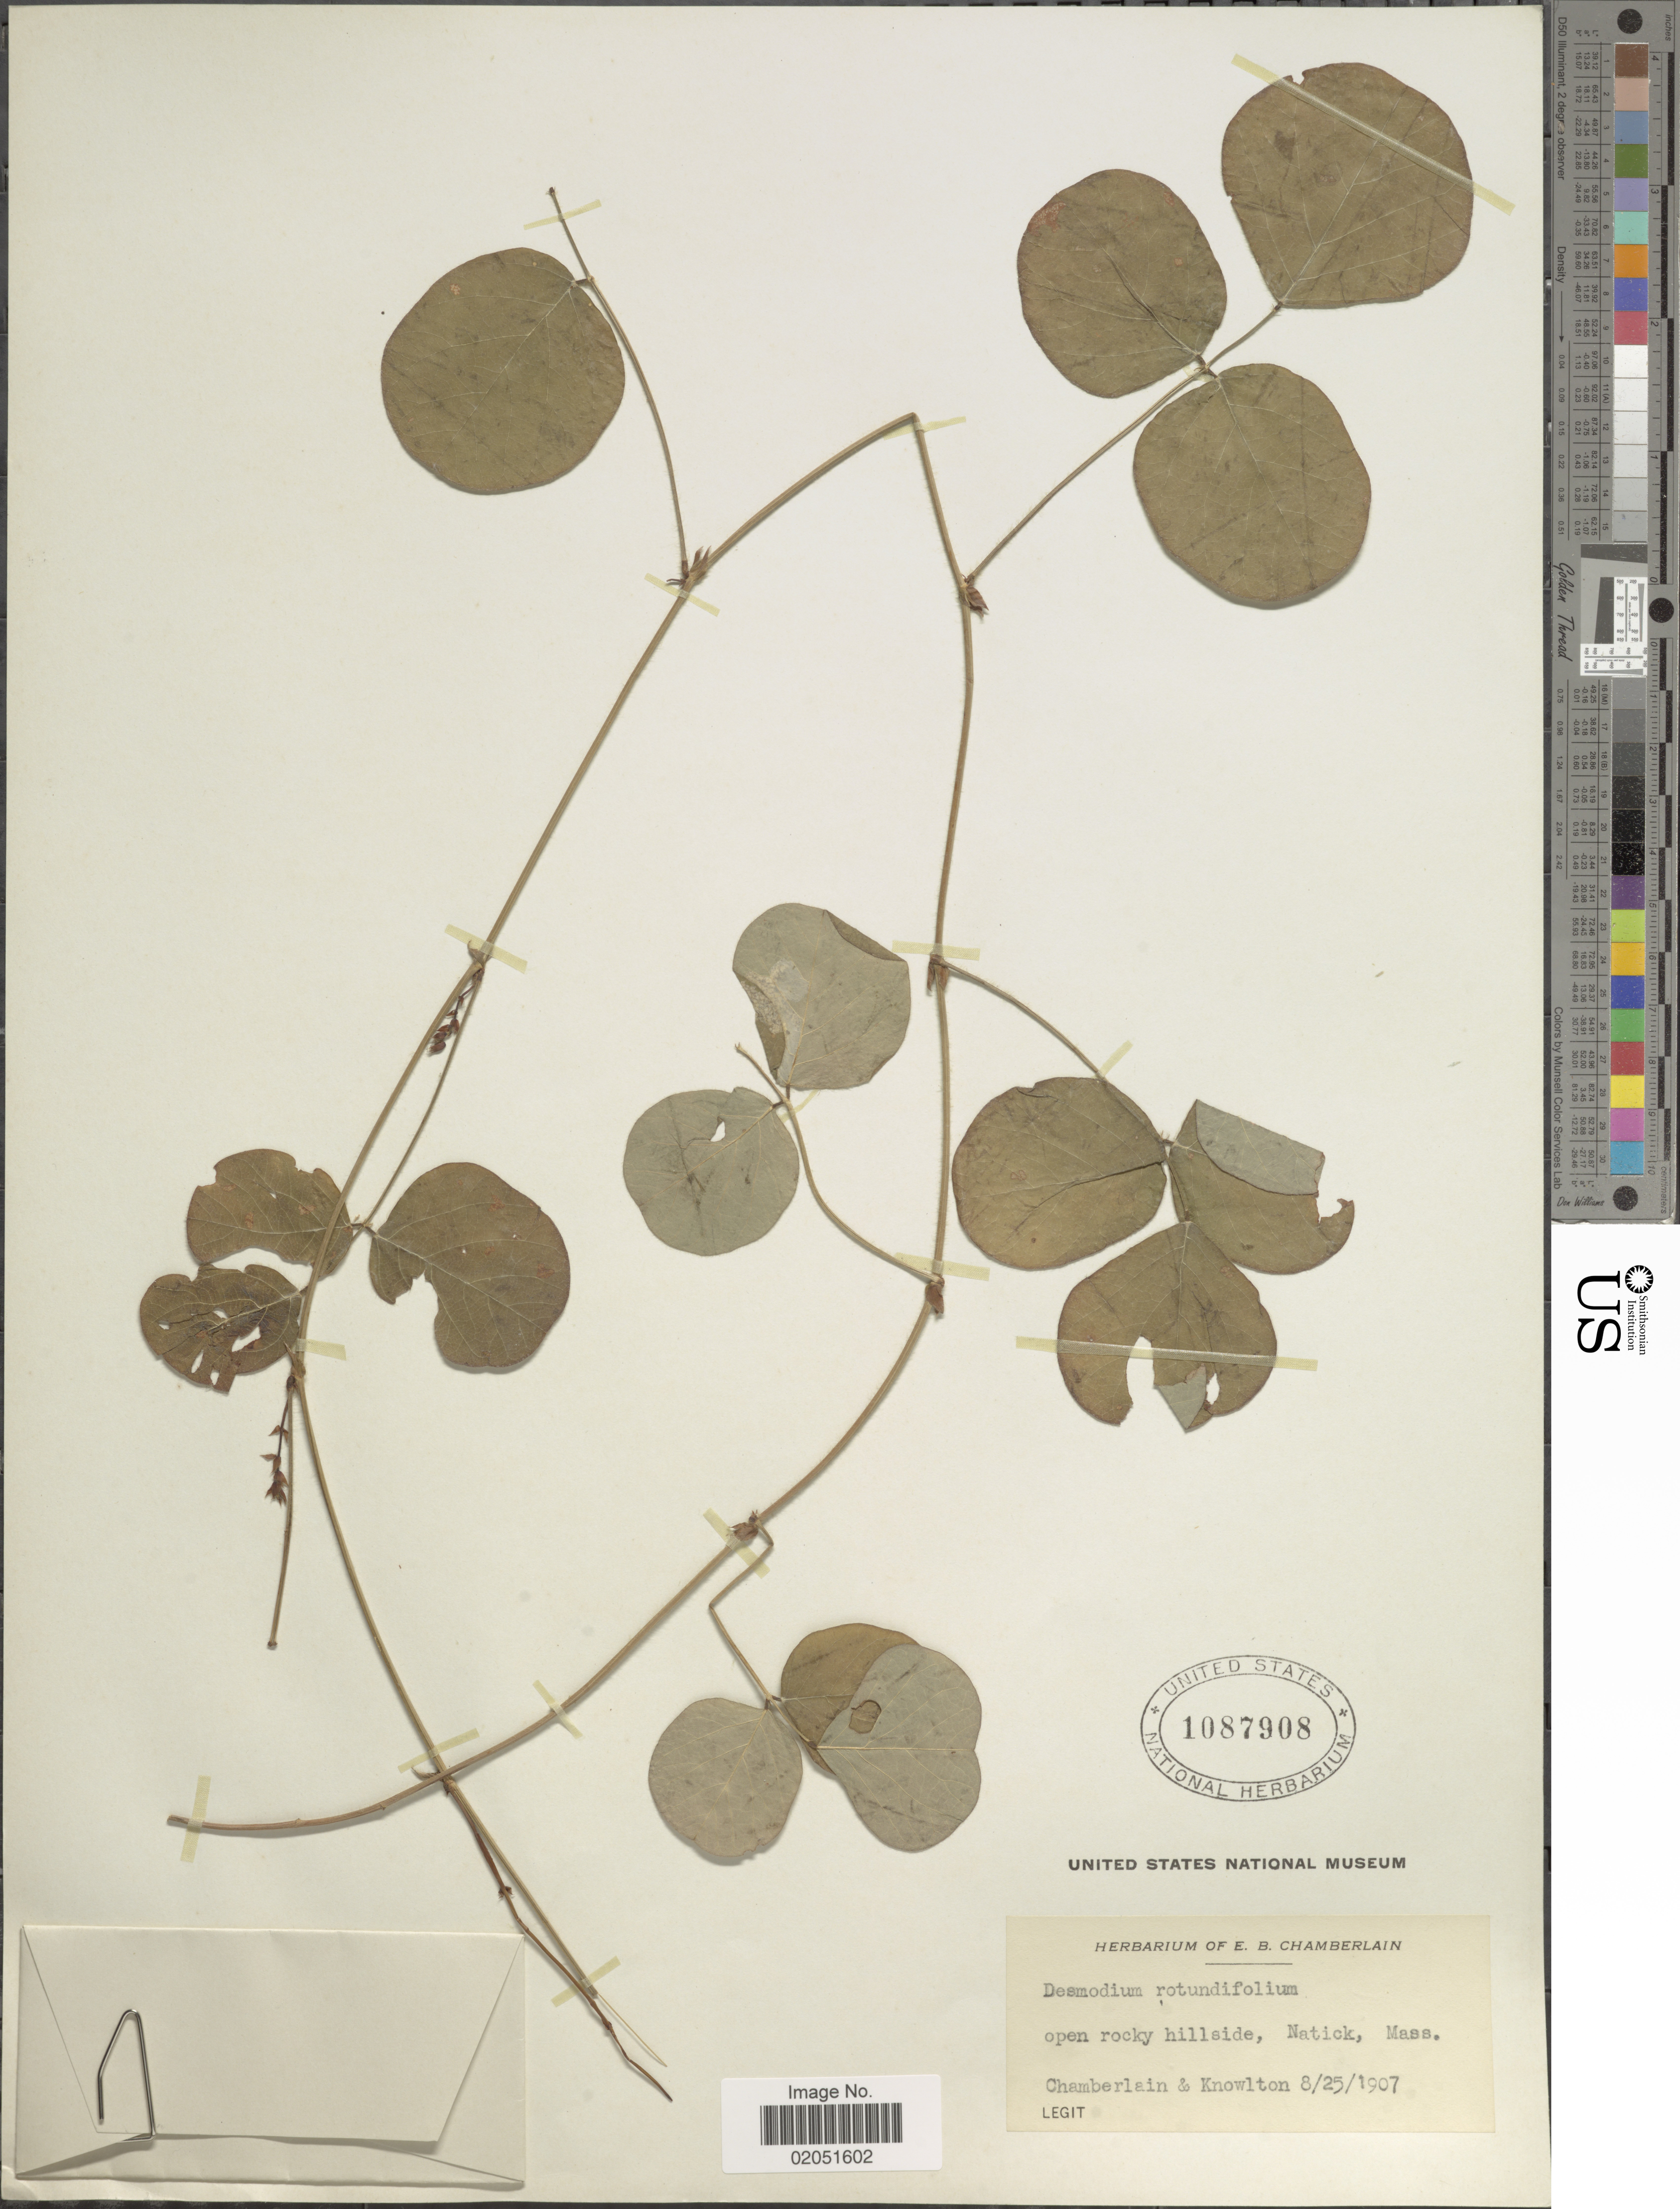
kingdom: Plantae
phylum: Tracheophyta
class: Magnoliopsida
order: Fabales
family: Fabaceae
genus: Desmodium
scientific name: Desmodium rotundifolium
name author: DC.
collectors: -. Chamberlain & -. Knowlton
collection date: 1907-08-25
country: United States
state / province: Massachusetts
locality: Open rocky hillside, Natick, Mass.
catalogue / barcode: US 1087908